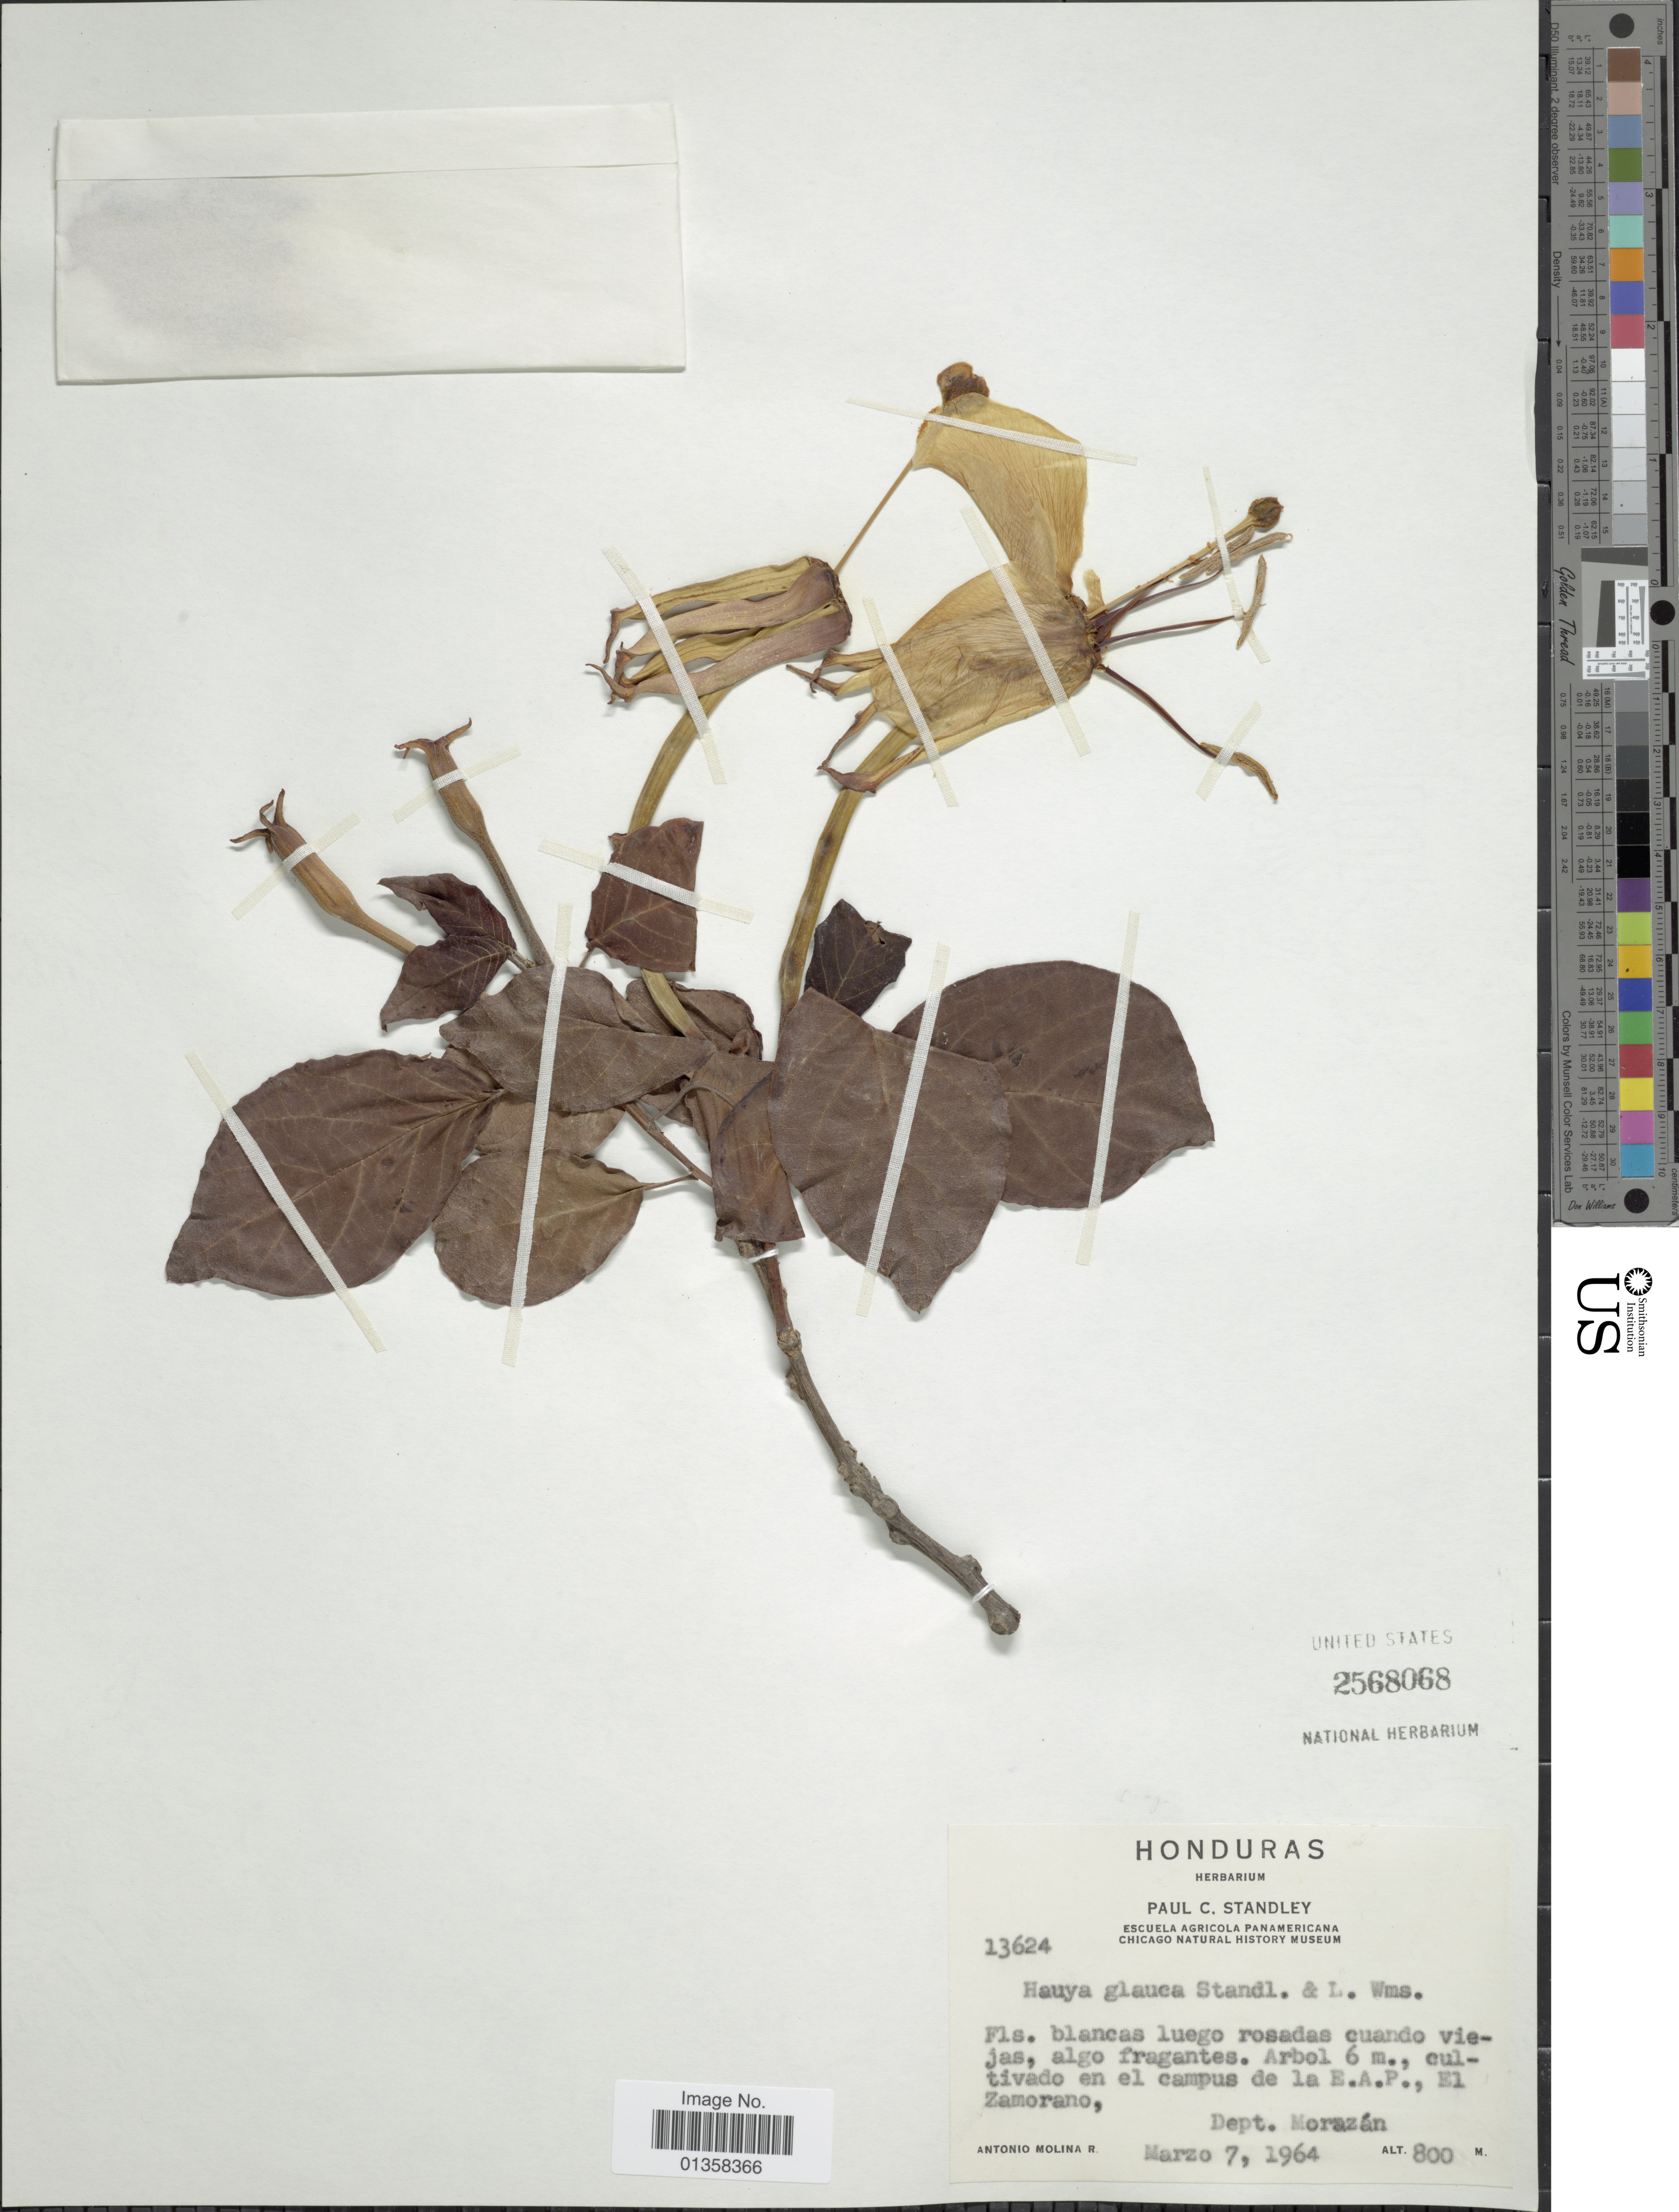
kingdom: Plantae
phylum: Tracheophyta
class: Magnoliopsida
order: Myrtales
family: Onagraceae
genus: Hauya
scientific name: Hauya elegans subsp. lucida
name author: (Donn. Sm. & Rose) P.H. Raven & Breedlove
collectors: A. Molina R.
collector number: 13624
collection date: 1964-03-07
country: Honduras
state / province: Fco. Morazán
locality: En el campus de la E.A.P., El Zamorano, Dept. Morazán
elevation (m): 800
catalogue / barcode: US 2568068